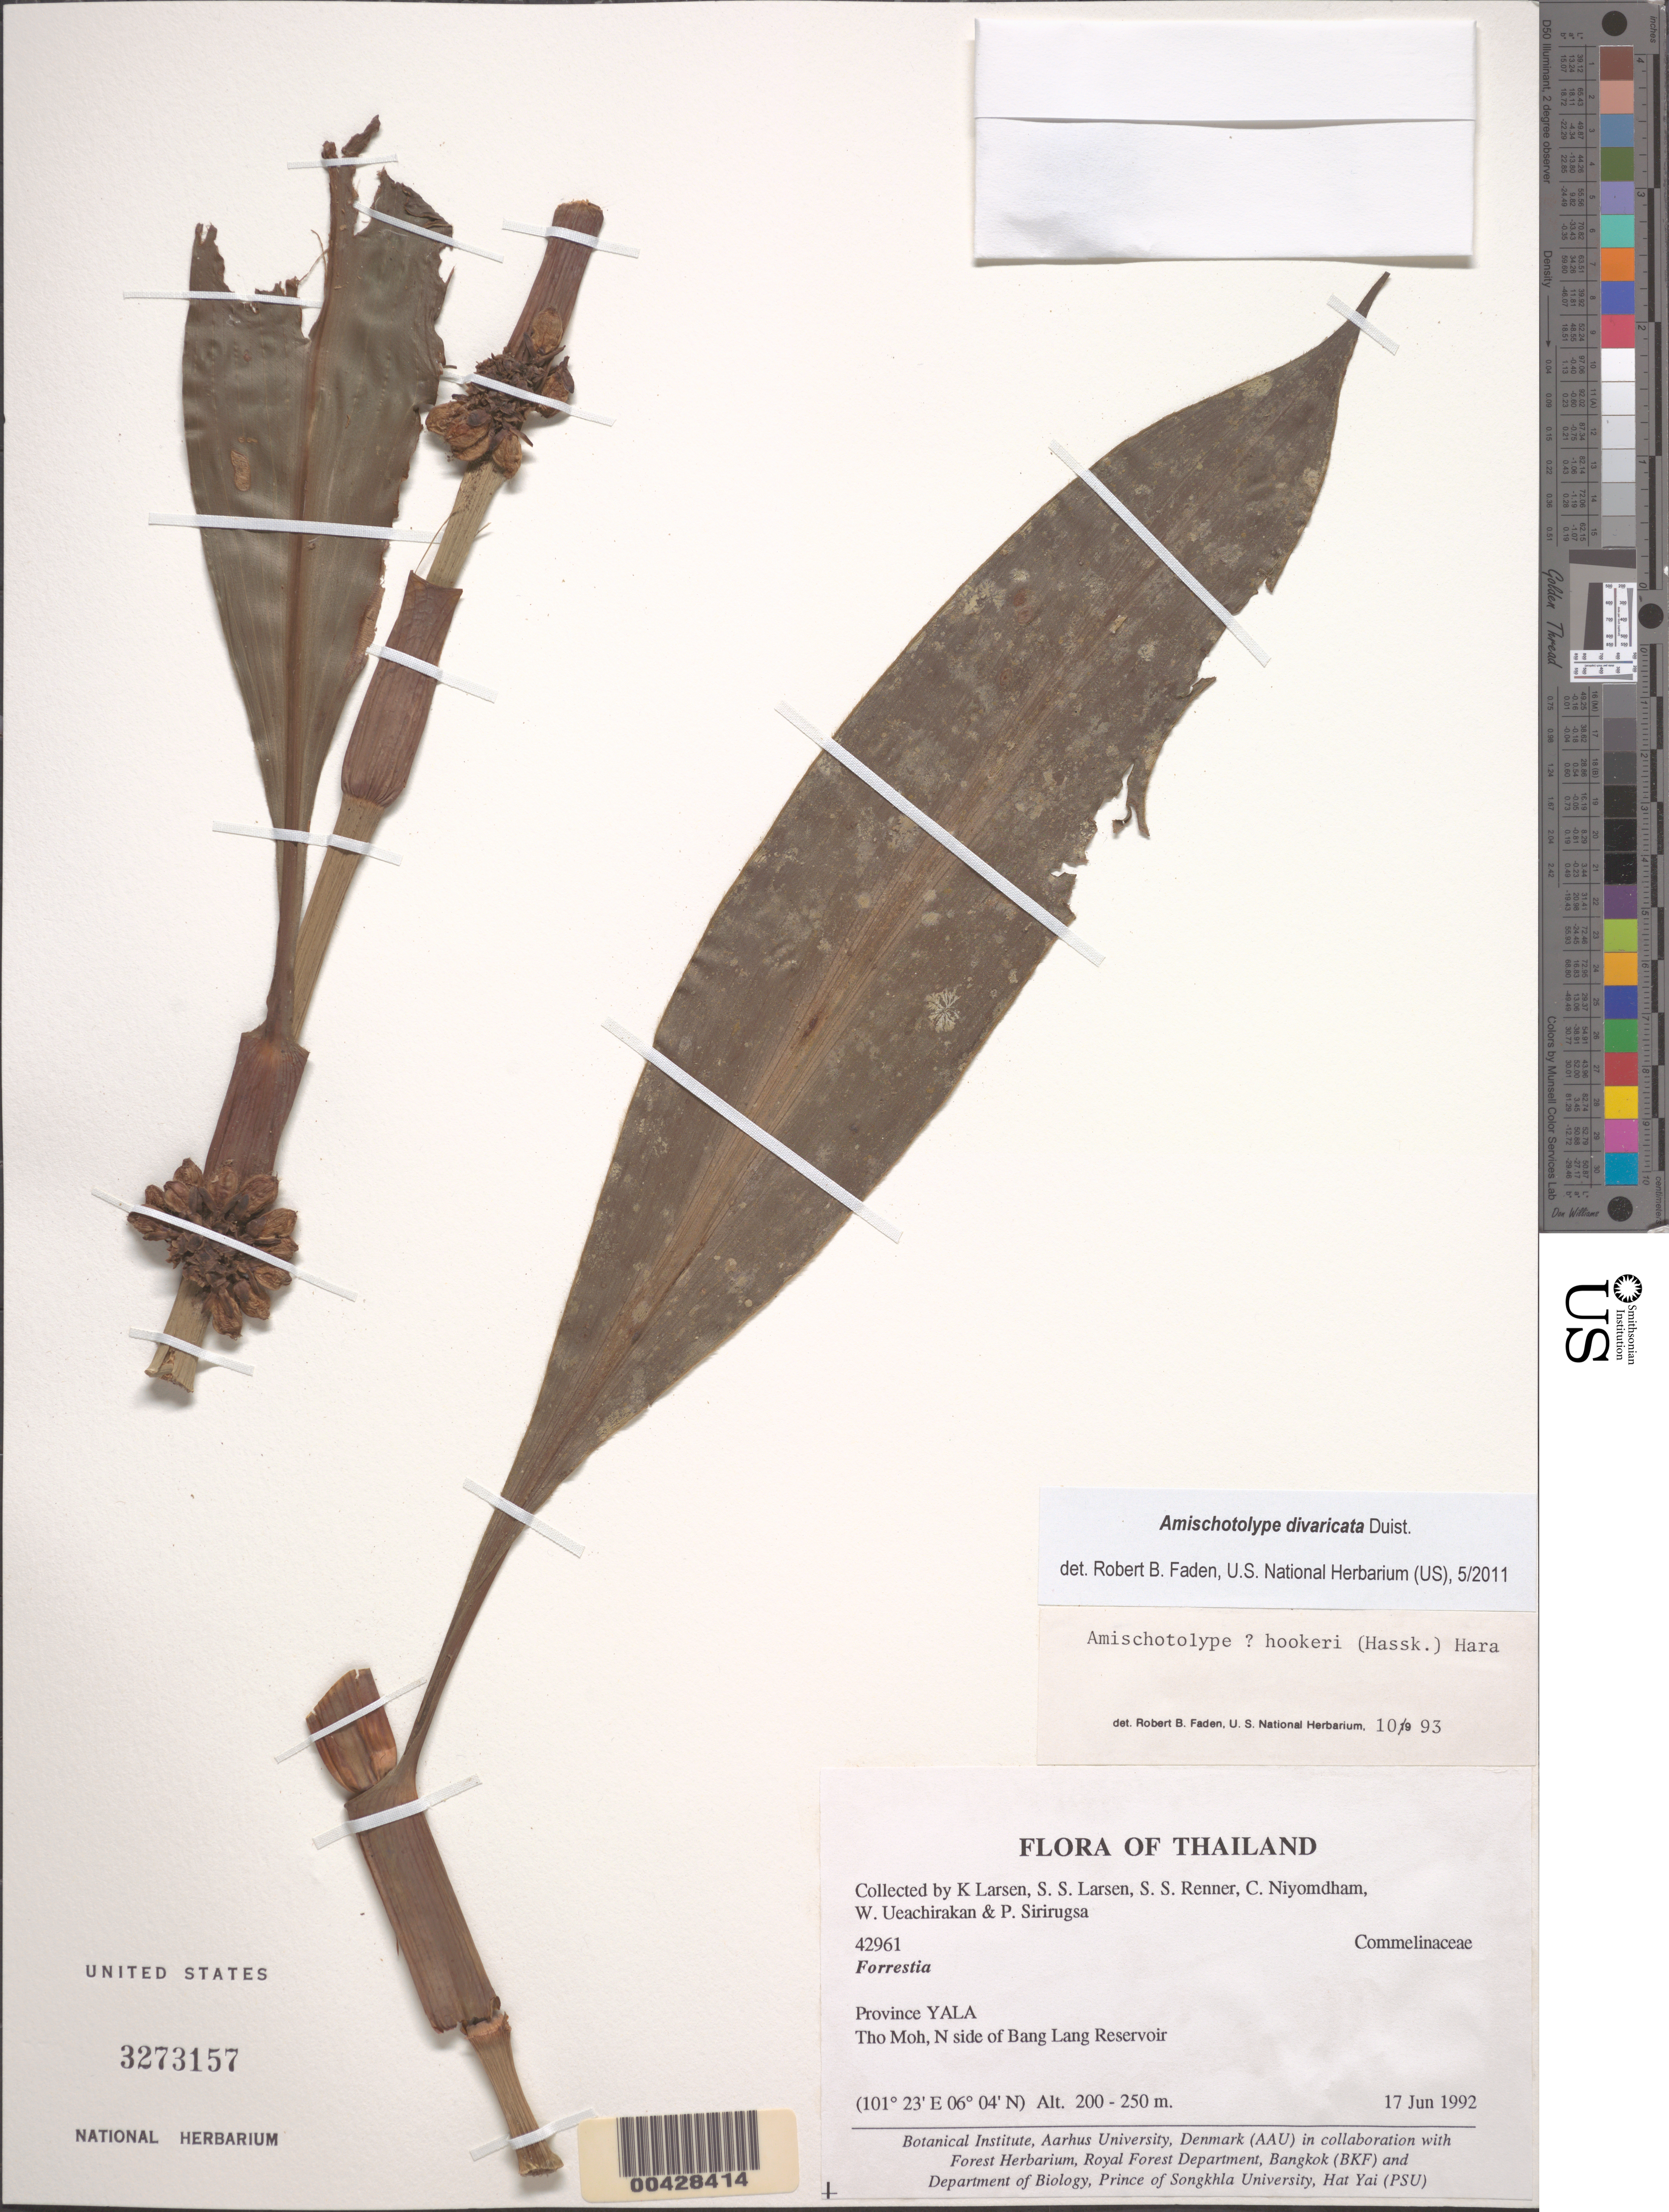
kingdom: Plantae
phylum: Tracheophyta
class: Liliopsida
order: Commelinales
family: Commelinaceae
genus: Amischotolype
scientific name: Amischotolype divaricata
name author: Duist.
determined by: Faden, Robert B., (US), Smithsonian Institution - National Museum of Natural History (UNITED STATES)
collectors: K. Larsen, S. Larsen, C. Niyomdham, P. Sirirugsa, S. S. Renner & W. Ueachirakan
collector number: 42961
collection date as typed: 17 Jun 1992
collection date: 1992-06-17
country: Thailand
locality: Yala, tho moh, n of bang lang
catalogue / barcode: US 3273157